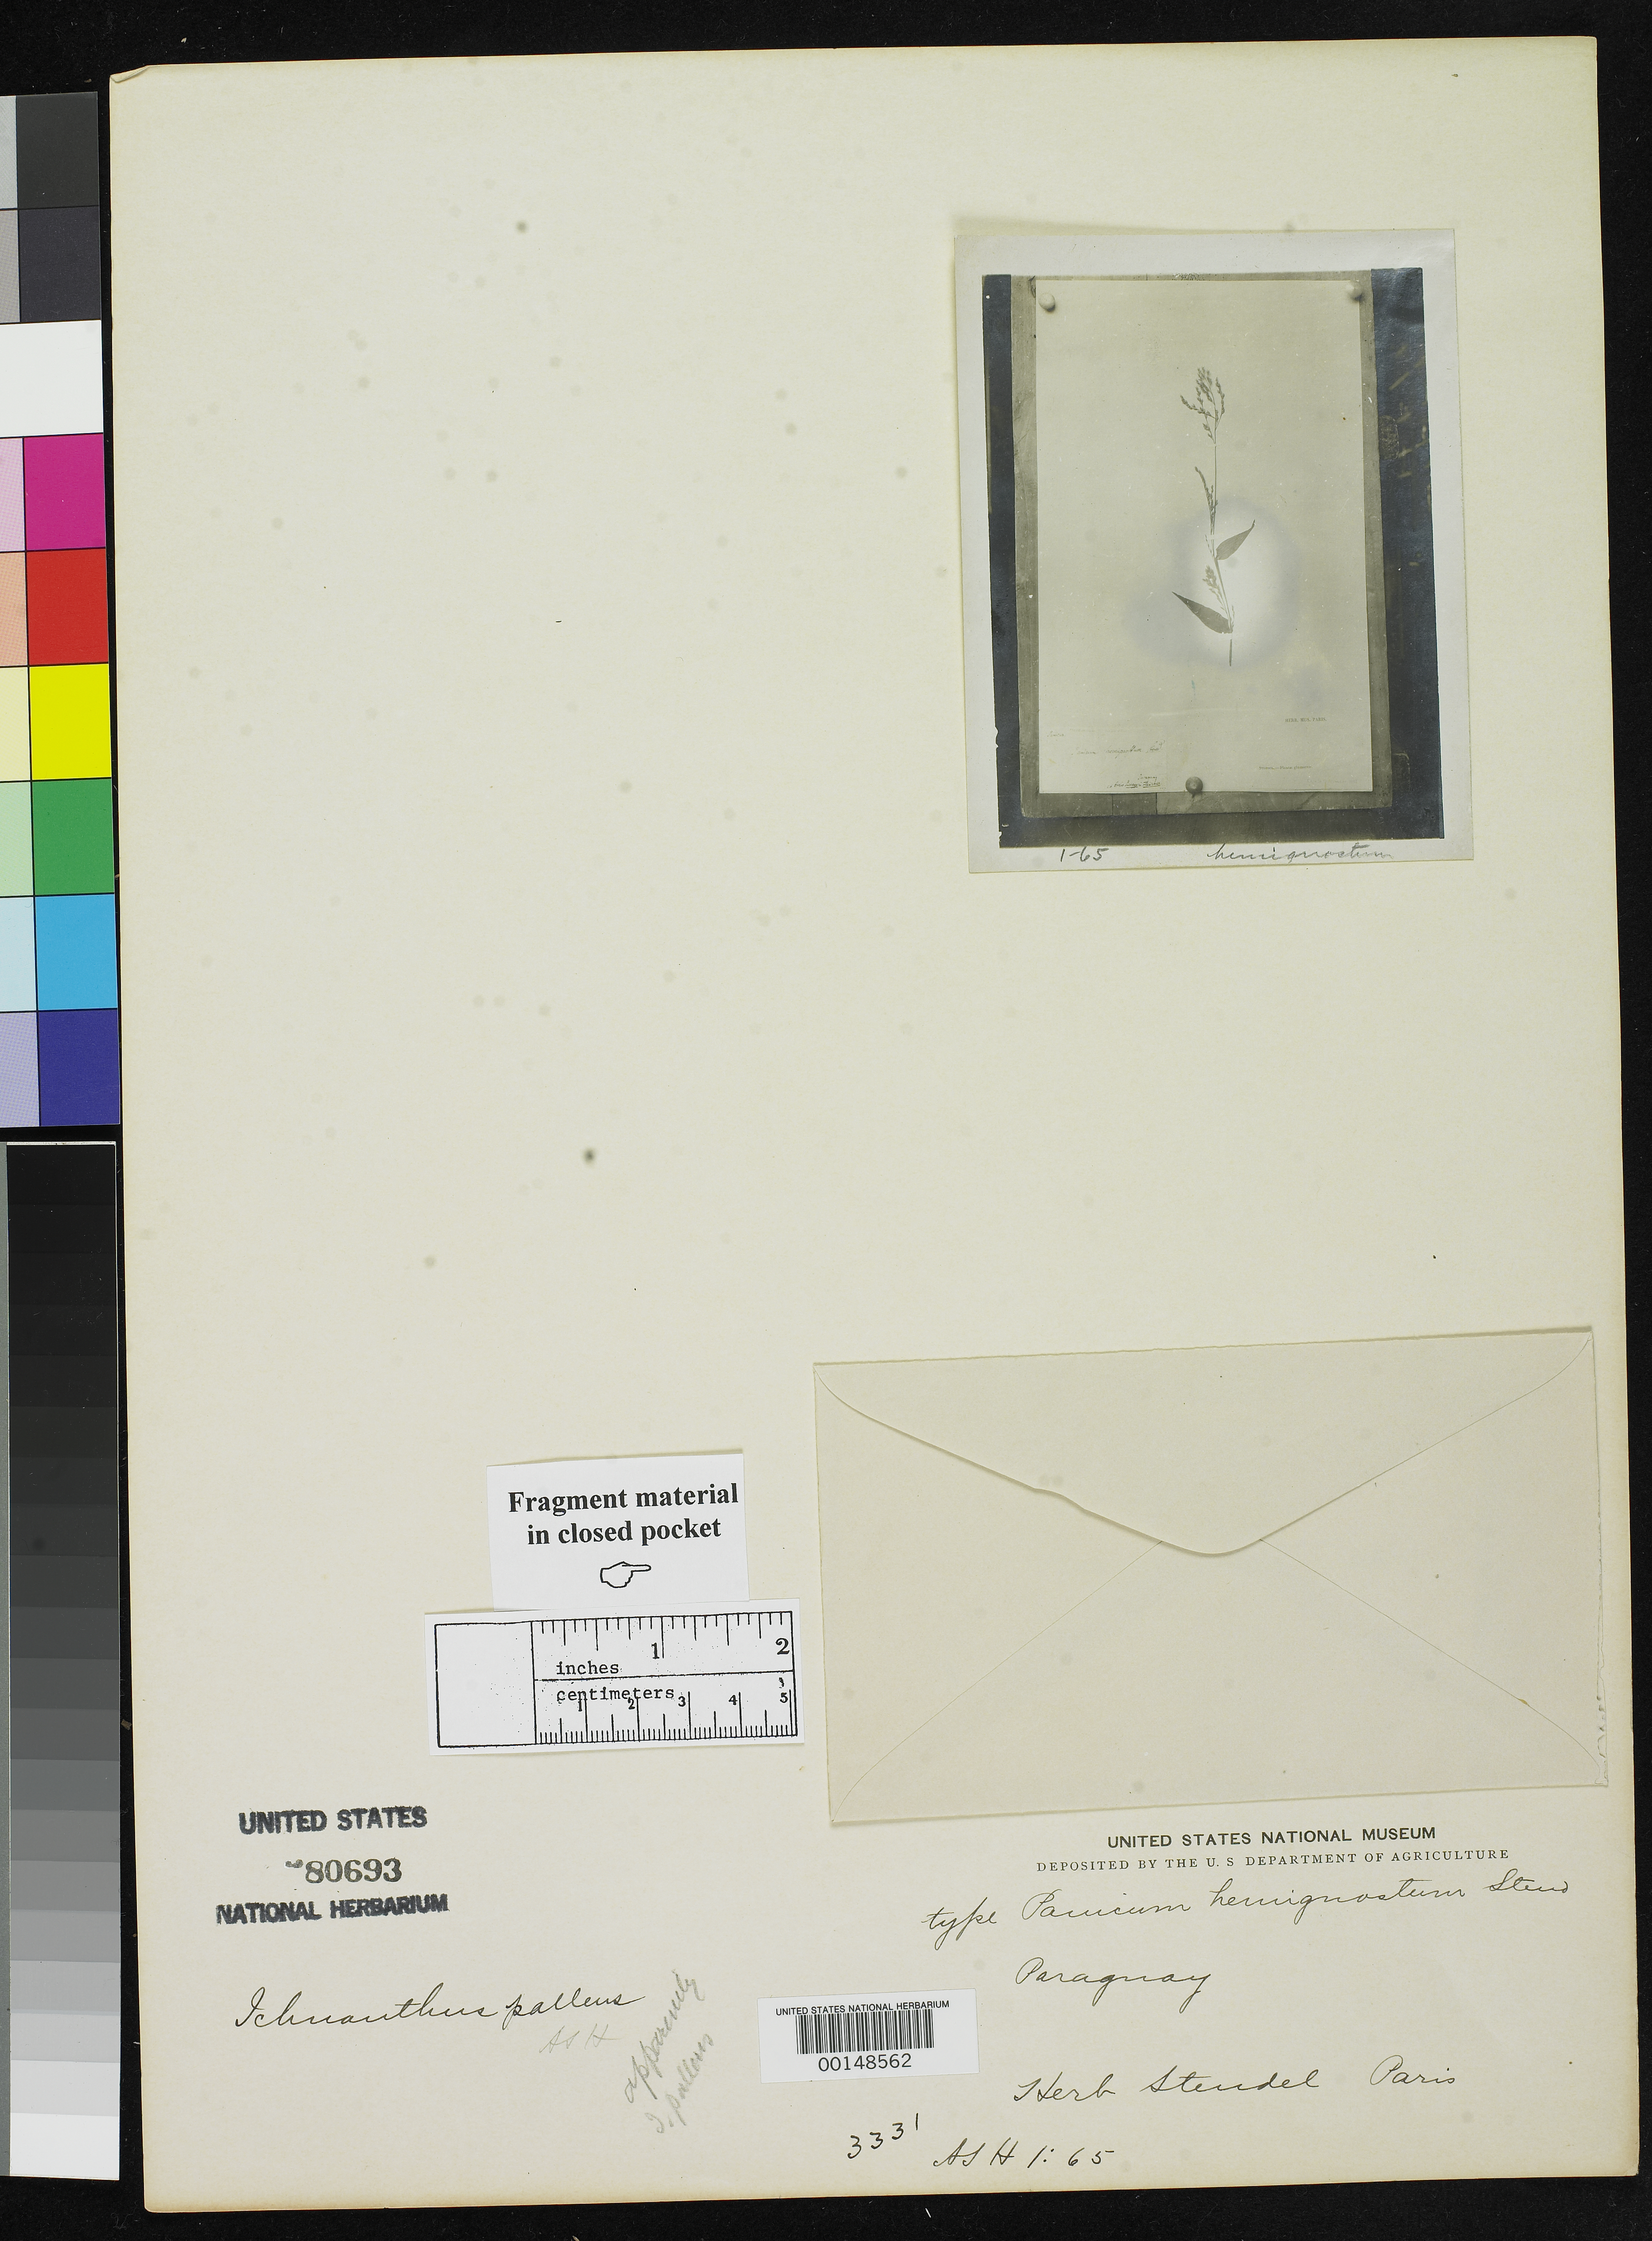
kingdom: Plantae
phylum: Tracheophyta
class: Liliopsida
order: Poales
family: Poaceae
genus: Panicum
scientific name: Panicum hemignostum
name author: Steud.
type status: Type Fragment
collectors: -- Fleischer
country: Paraguay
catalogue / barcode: US 80693